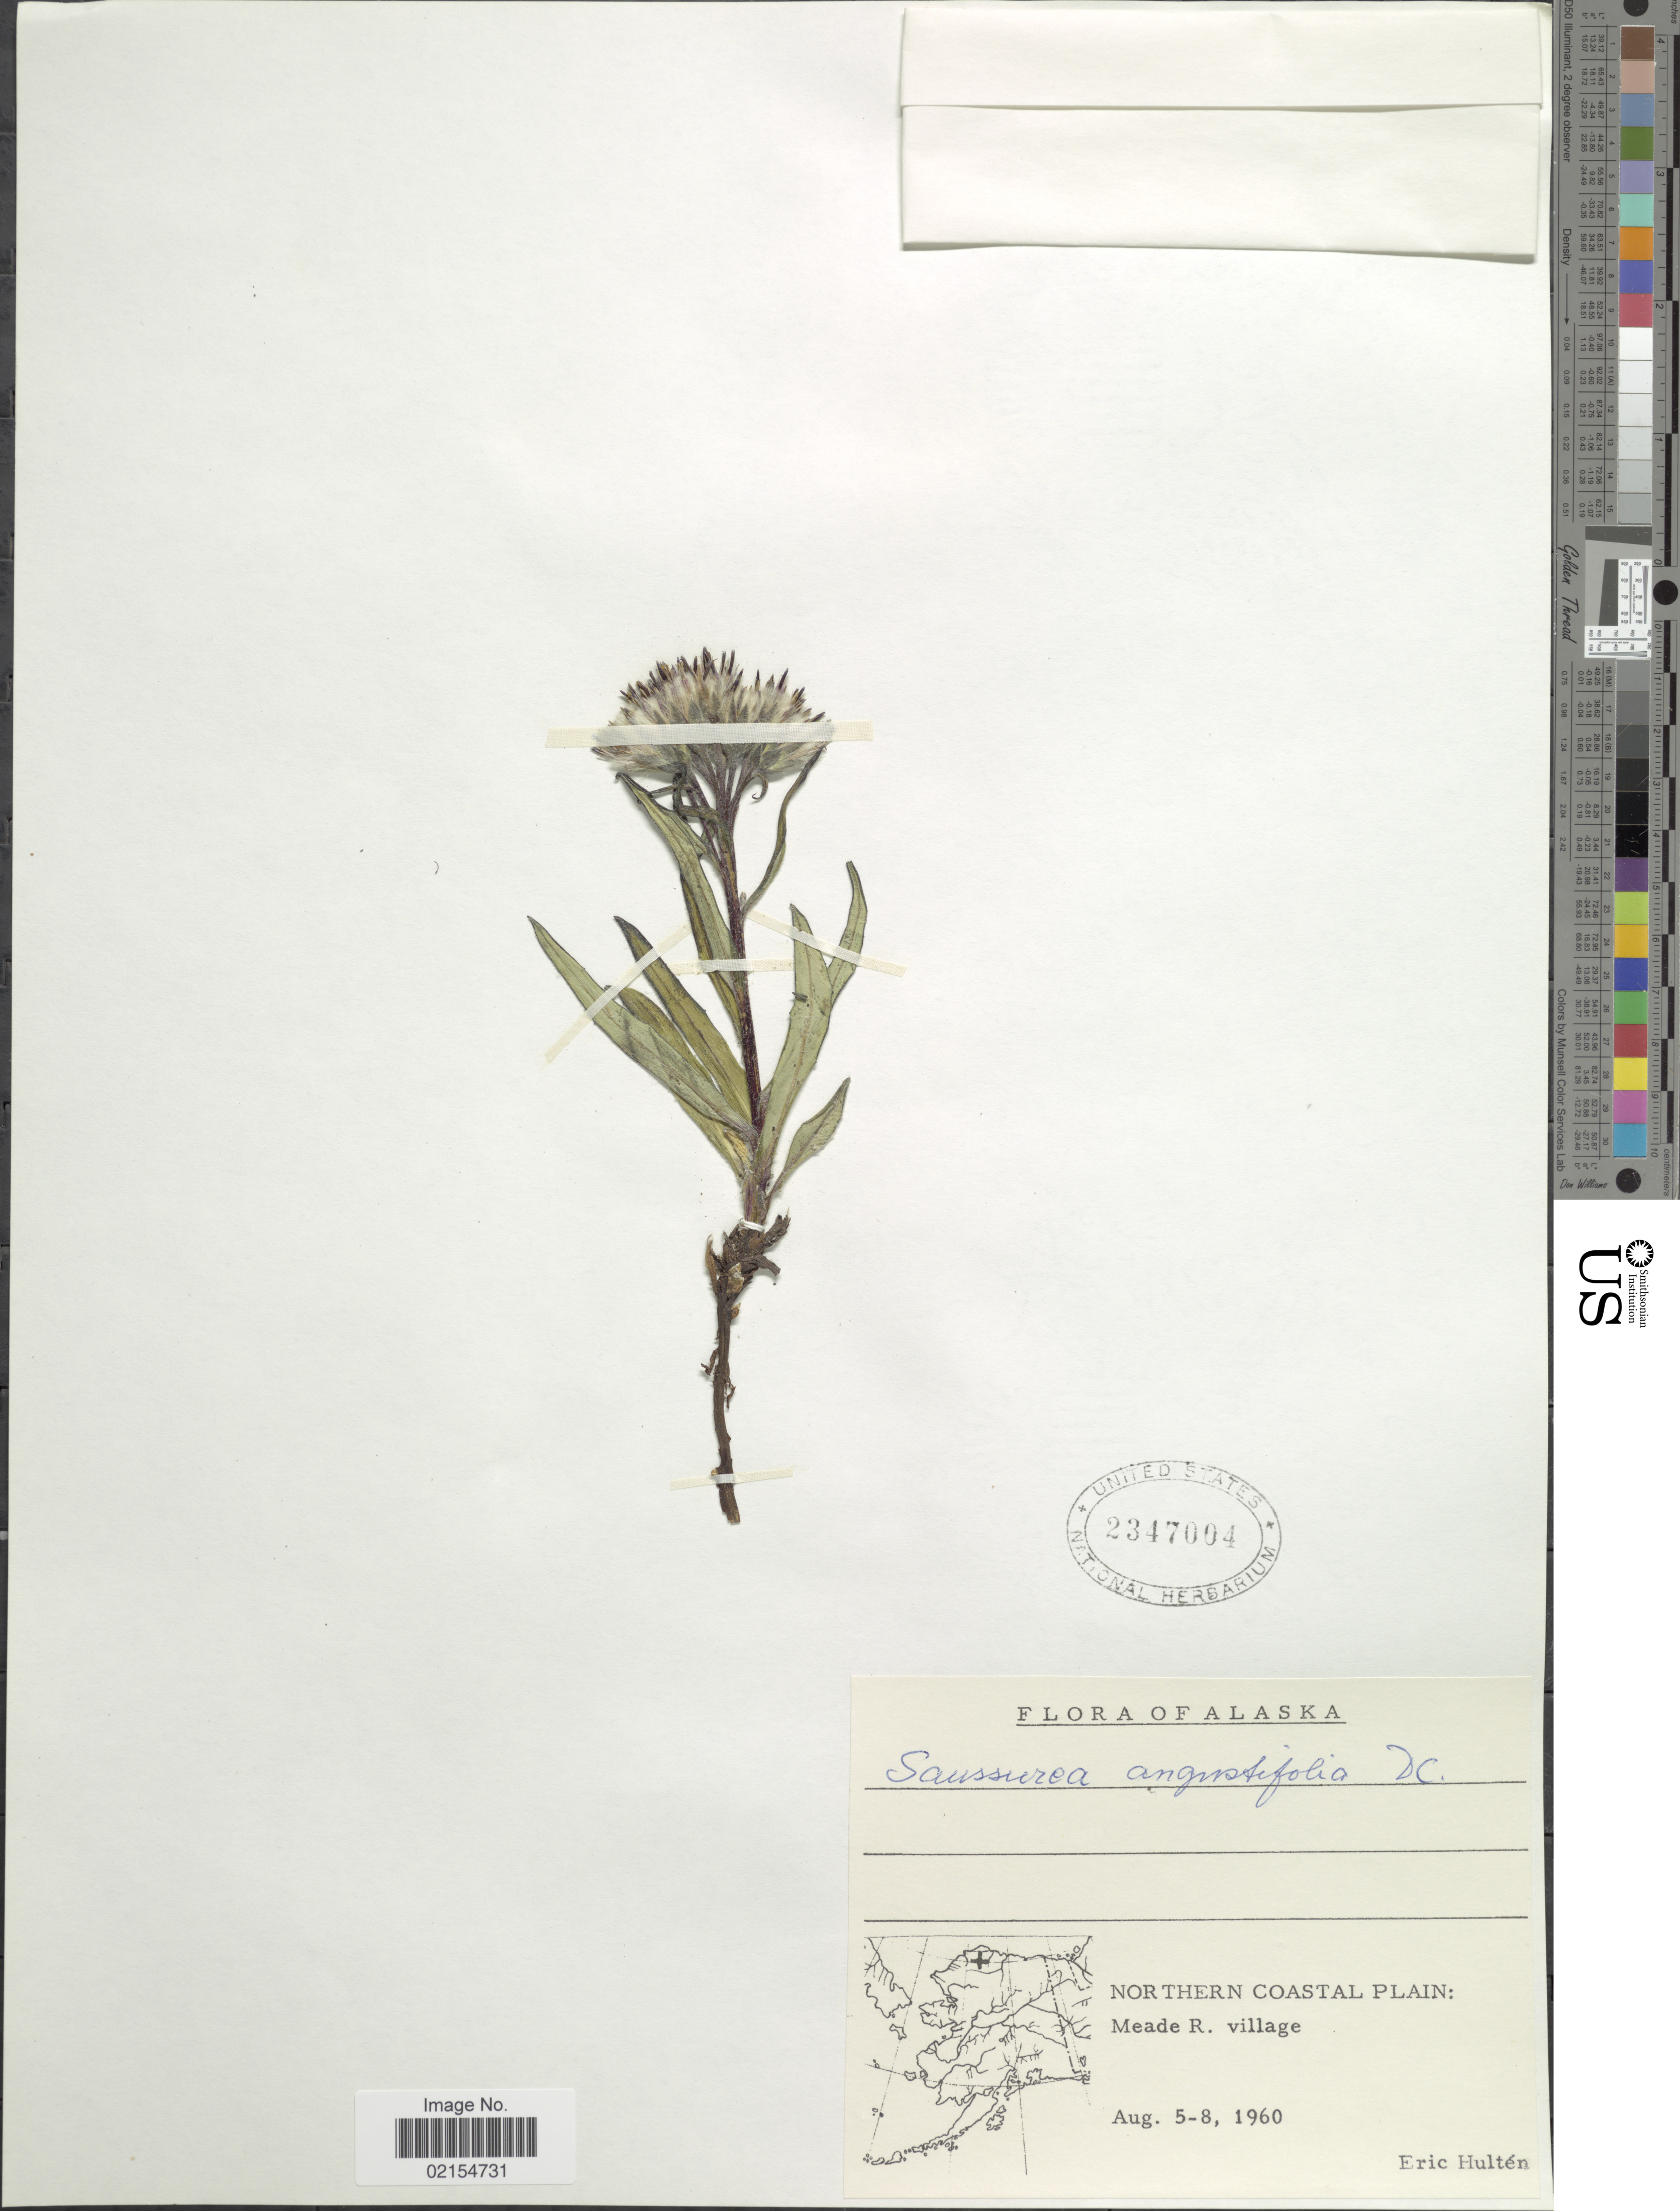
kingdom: Plantae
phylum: Tracheophyta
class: Magnoliopsida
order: Asterales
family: Asteraceae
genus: Saussurea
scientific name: Saussurea angustifolia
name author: (L.) DC.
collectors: E. G. Hultén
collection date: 1960-08-05/1960-08-08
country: United States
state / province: Alaska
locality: Northern Coastal Plain: Meade R. village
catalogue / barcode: US 2347004